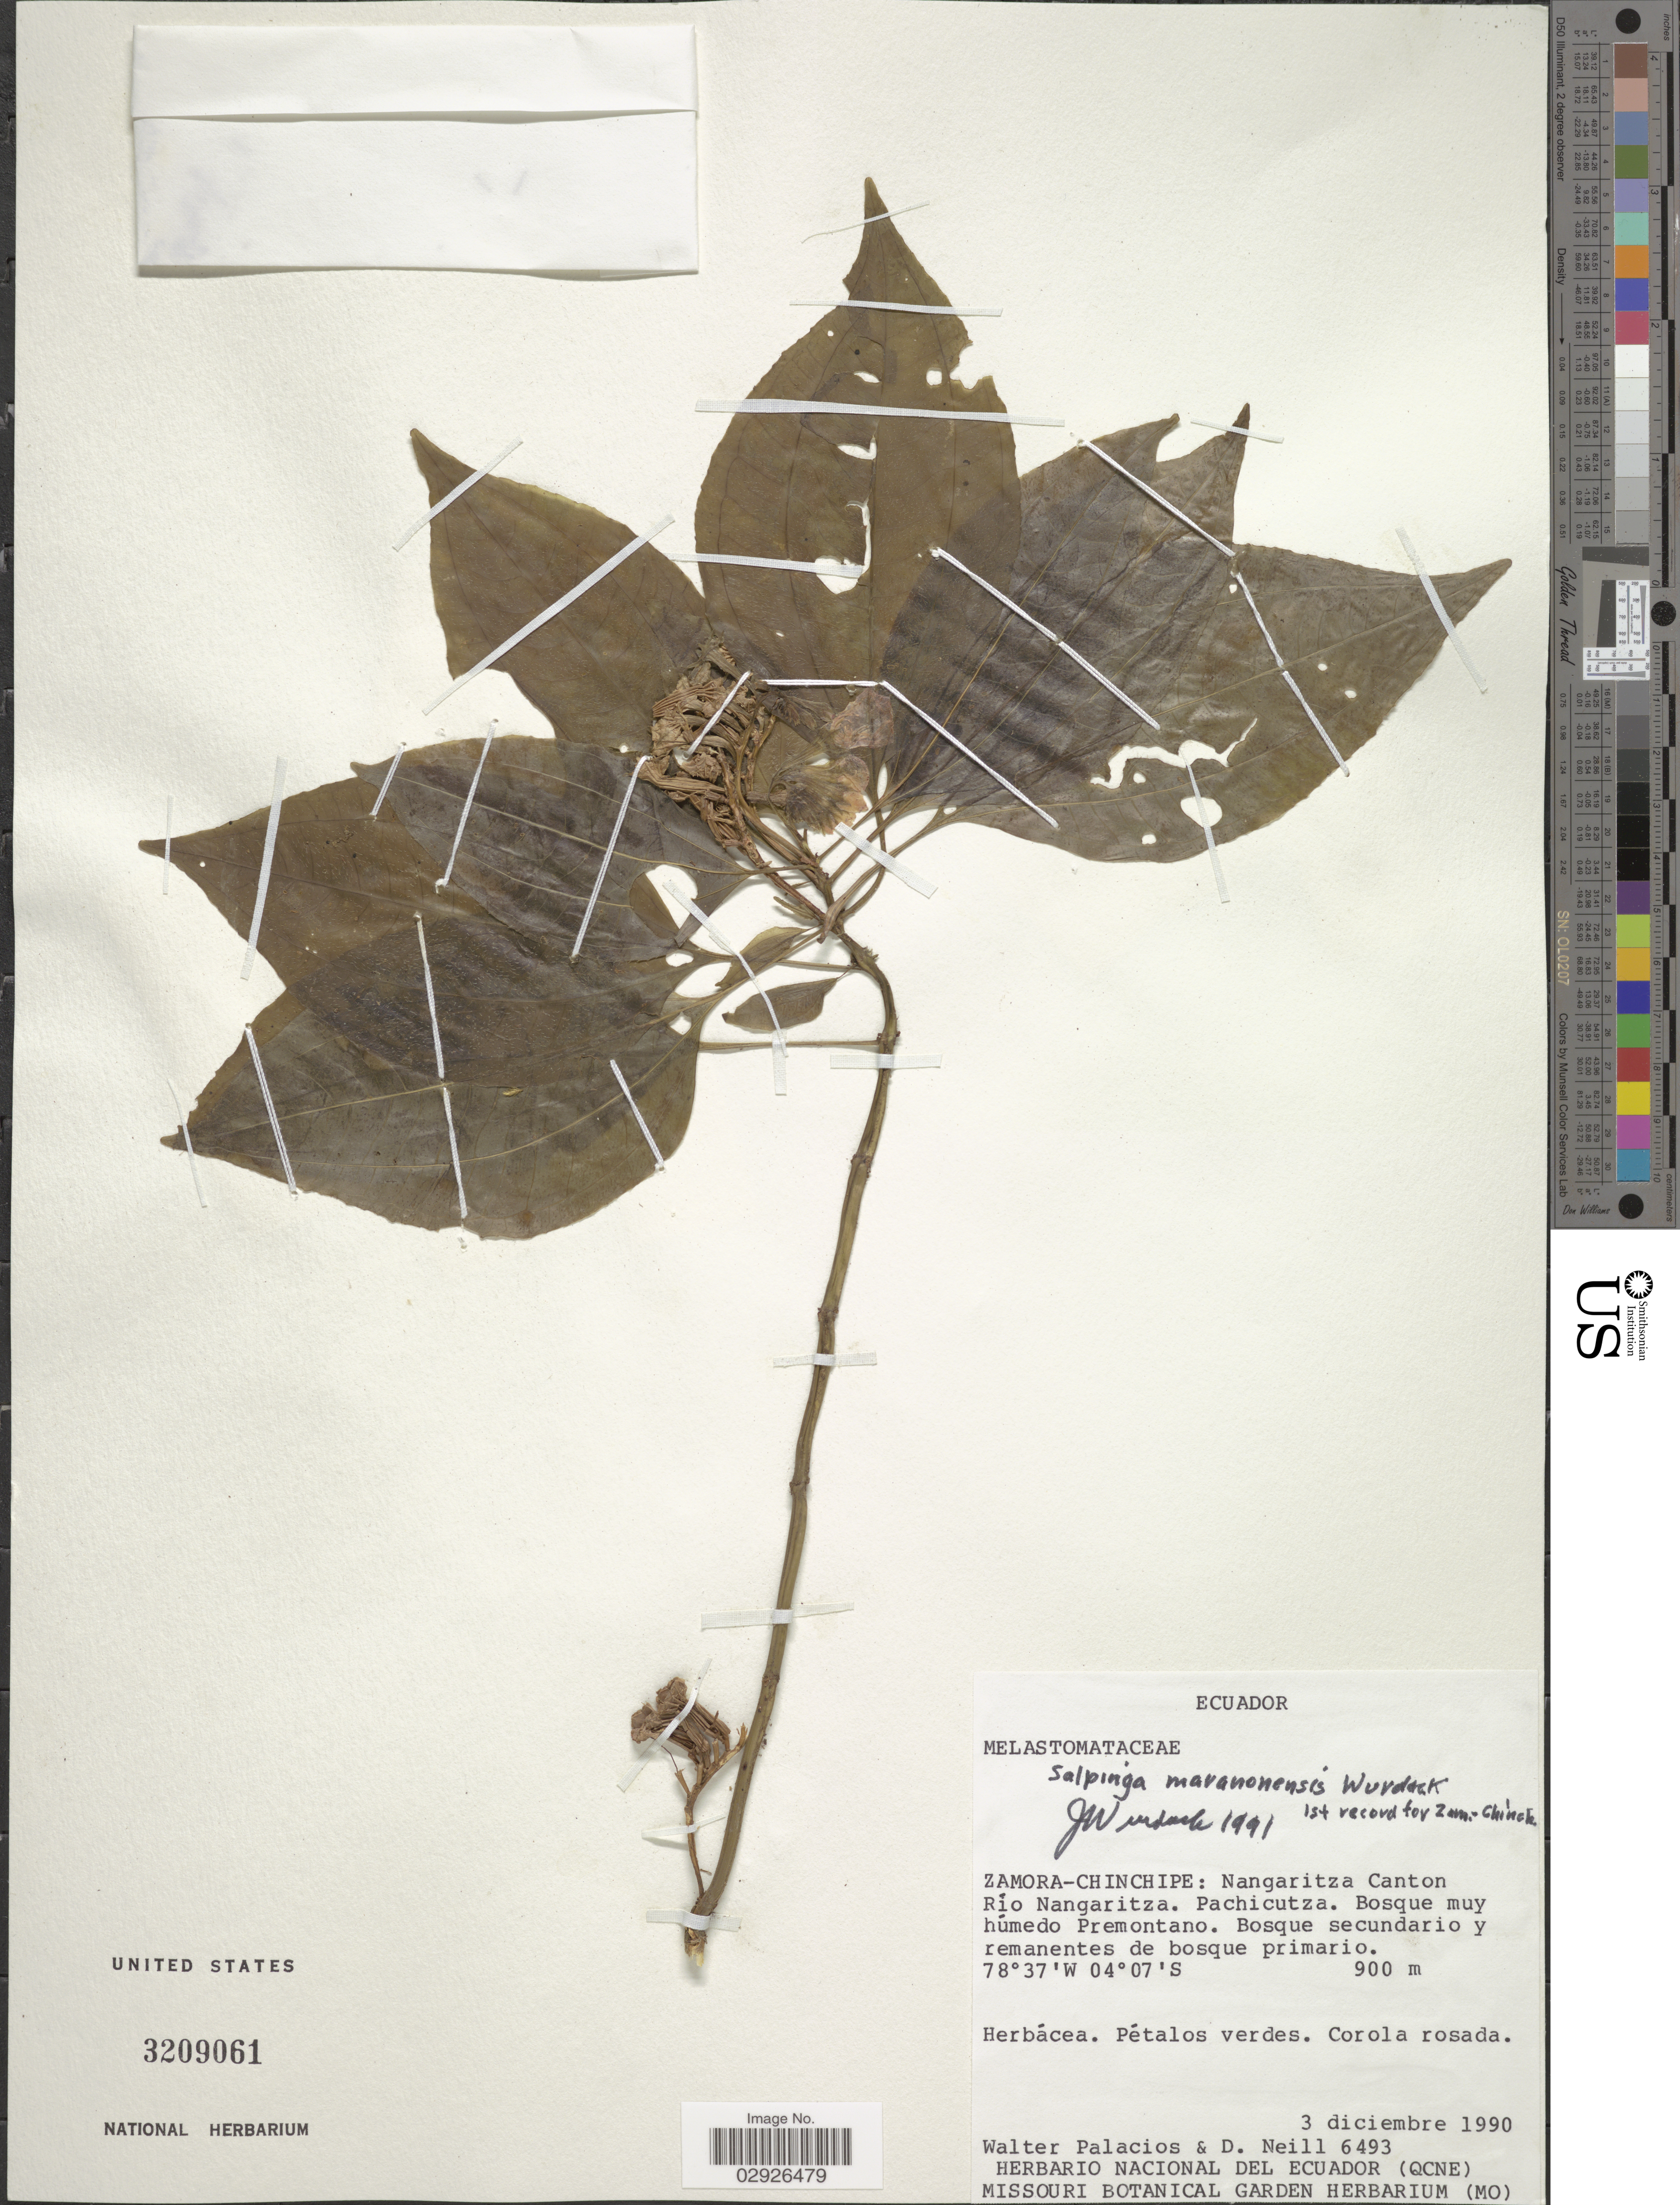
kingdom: Plantae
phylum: Tracheophyta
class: Magnoliopsida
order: Myrtales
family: Melastomataceae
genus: Salpinga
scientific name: Salpinga maranonensis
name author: Wurdack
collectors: W. Palacios & D. Neill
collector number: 6493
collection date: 1990-12-03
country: Ecuador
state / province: Zamora-Chinchipe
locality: Nangaritza Canton. Río Nangaritza. Pachicutza.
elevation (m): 900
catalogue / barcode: US 3209061